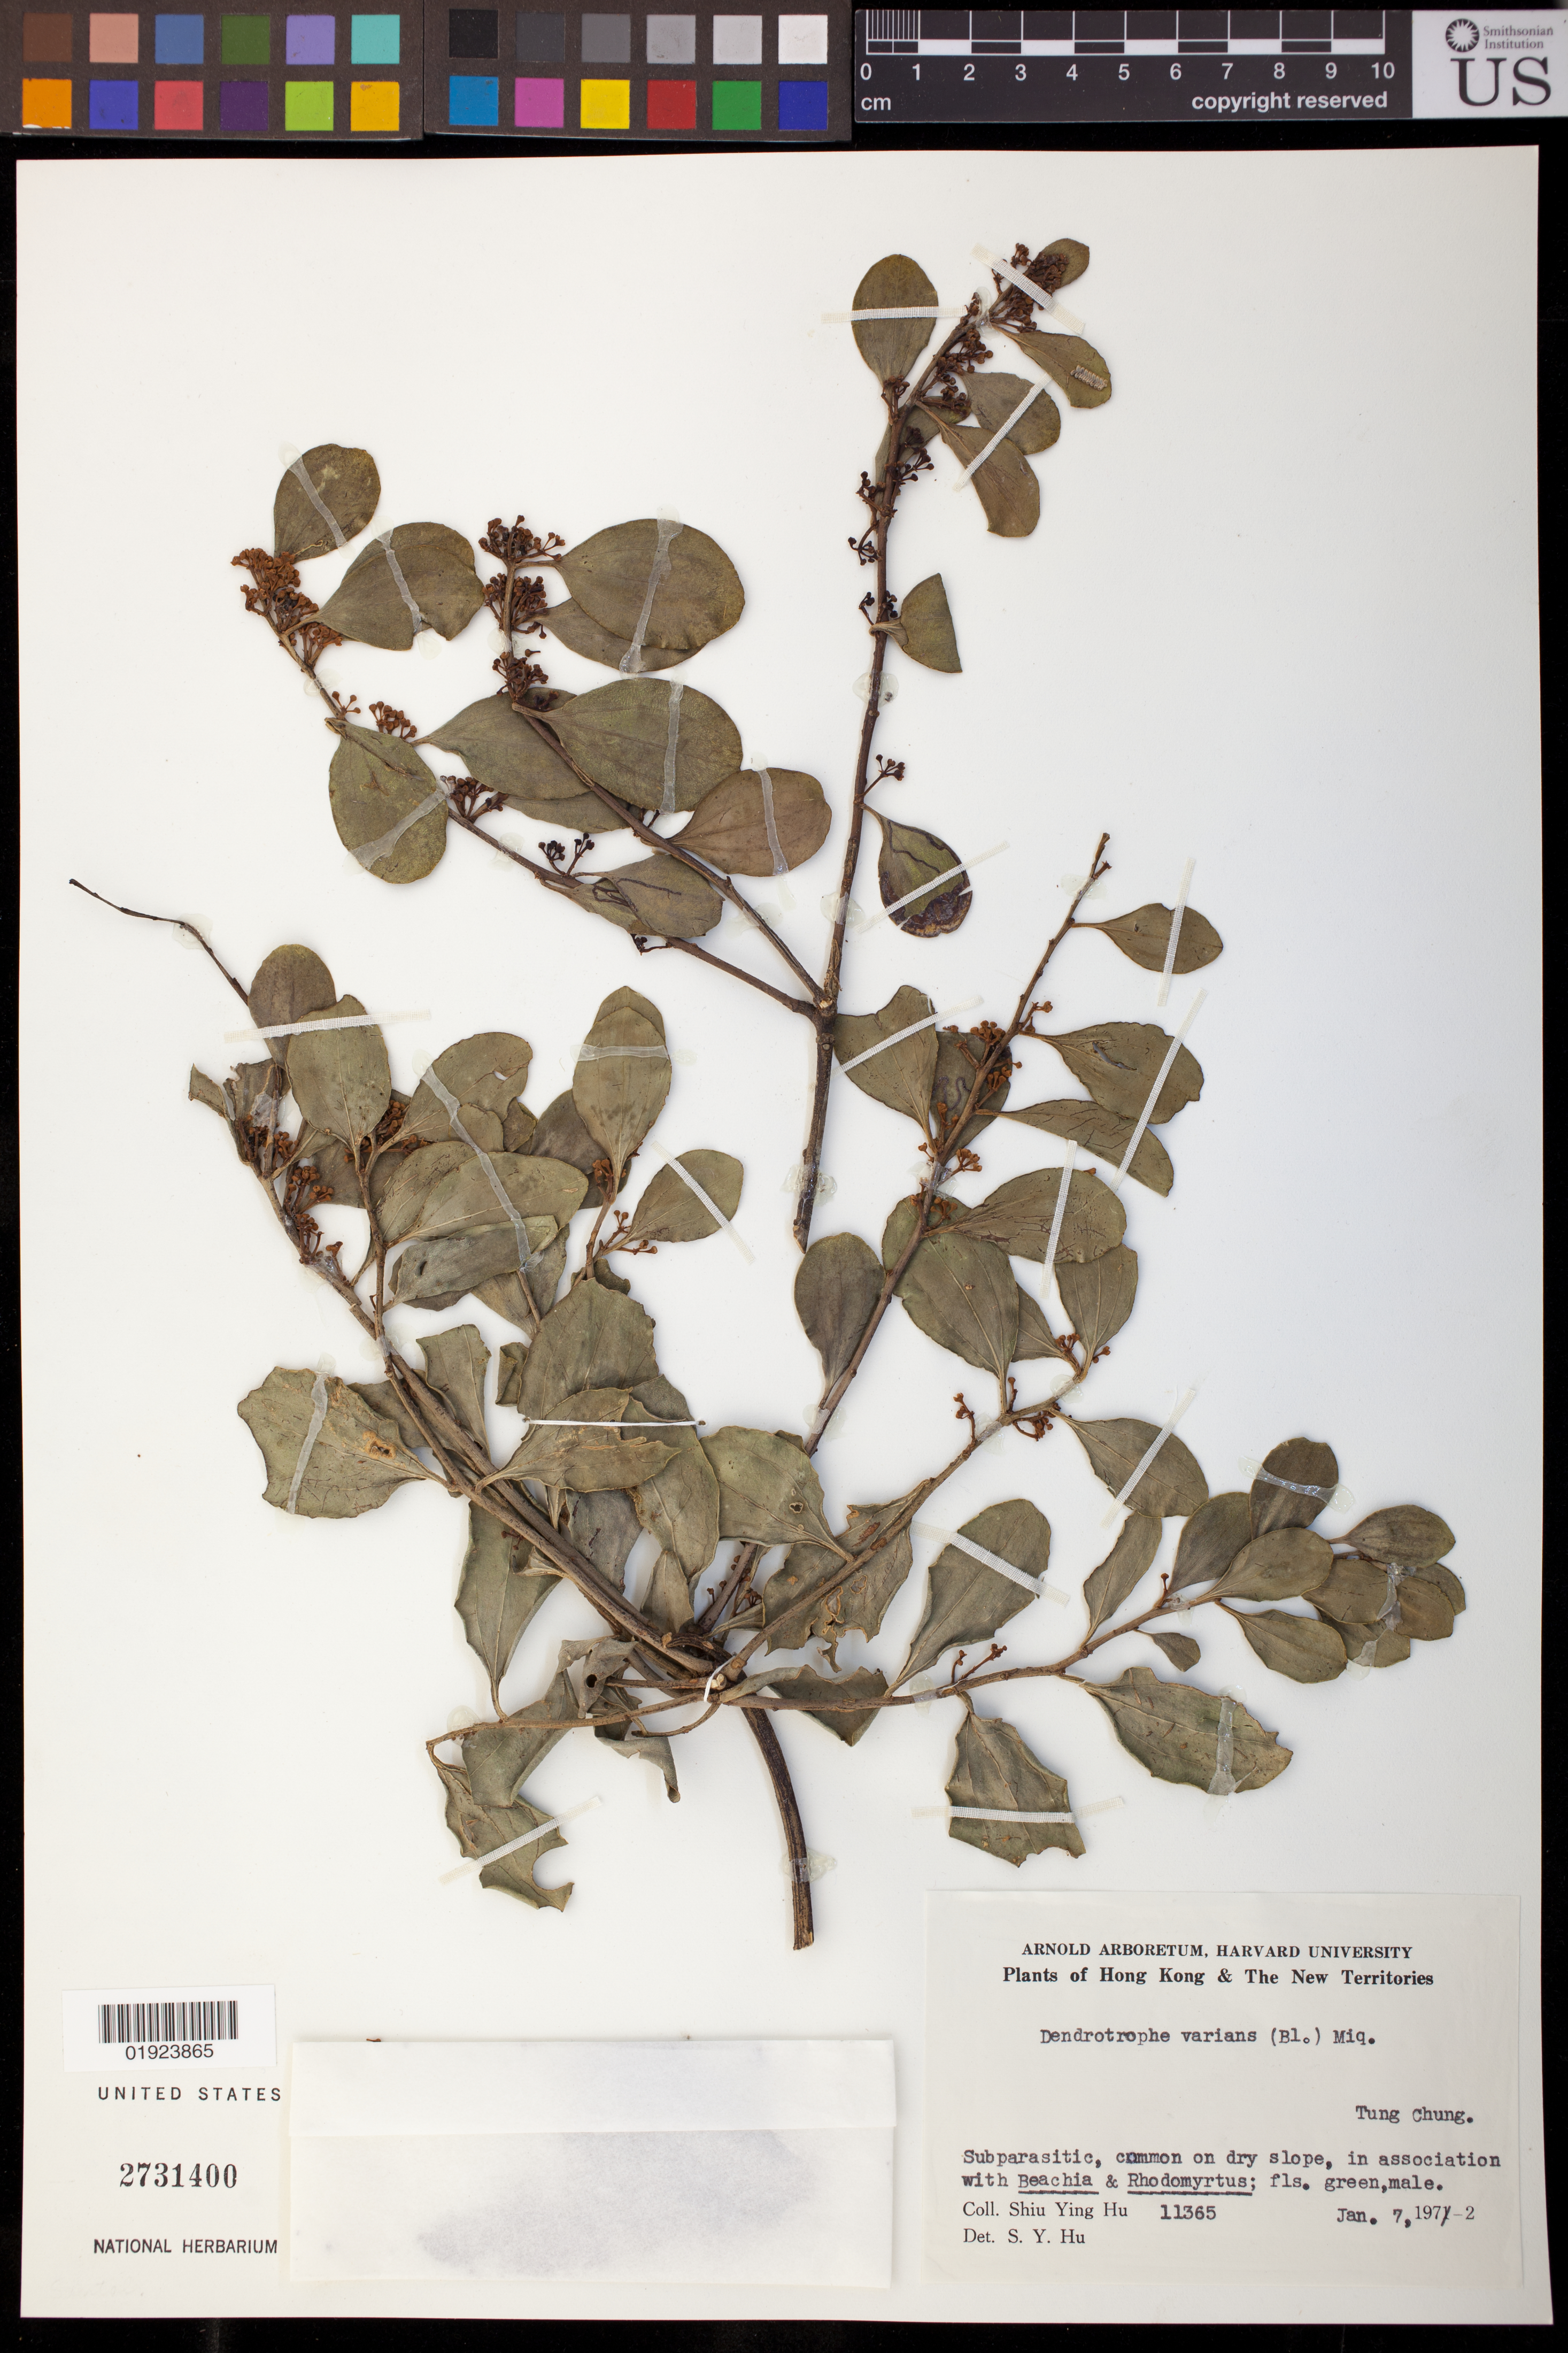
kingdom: Plantae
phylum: Tracheophyta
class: Magnoliopsida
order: Santalales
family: Amphorogynaceae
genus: Dendrotrophe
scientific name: Dendrotrophe varians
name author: (Blume) Miq.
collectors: S. H. Hu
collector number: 11365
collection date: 1972-01-07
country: China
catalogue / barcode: US 2731400